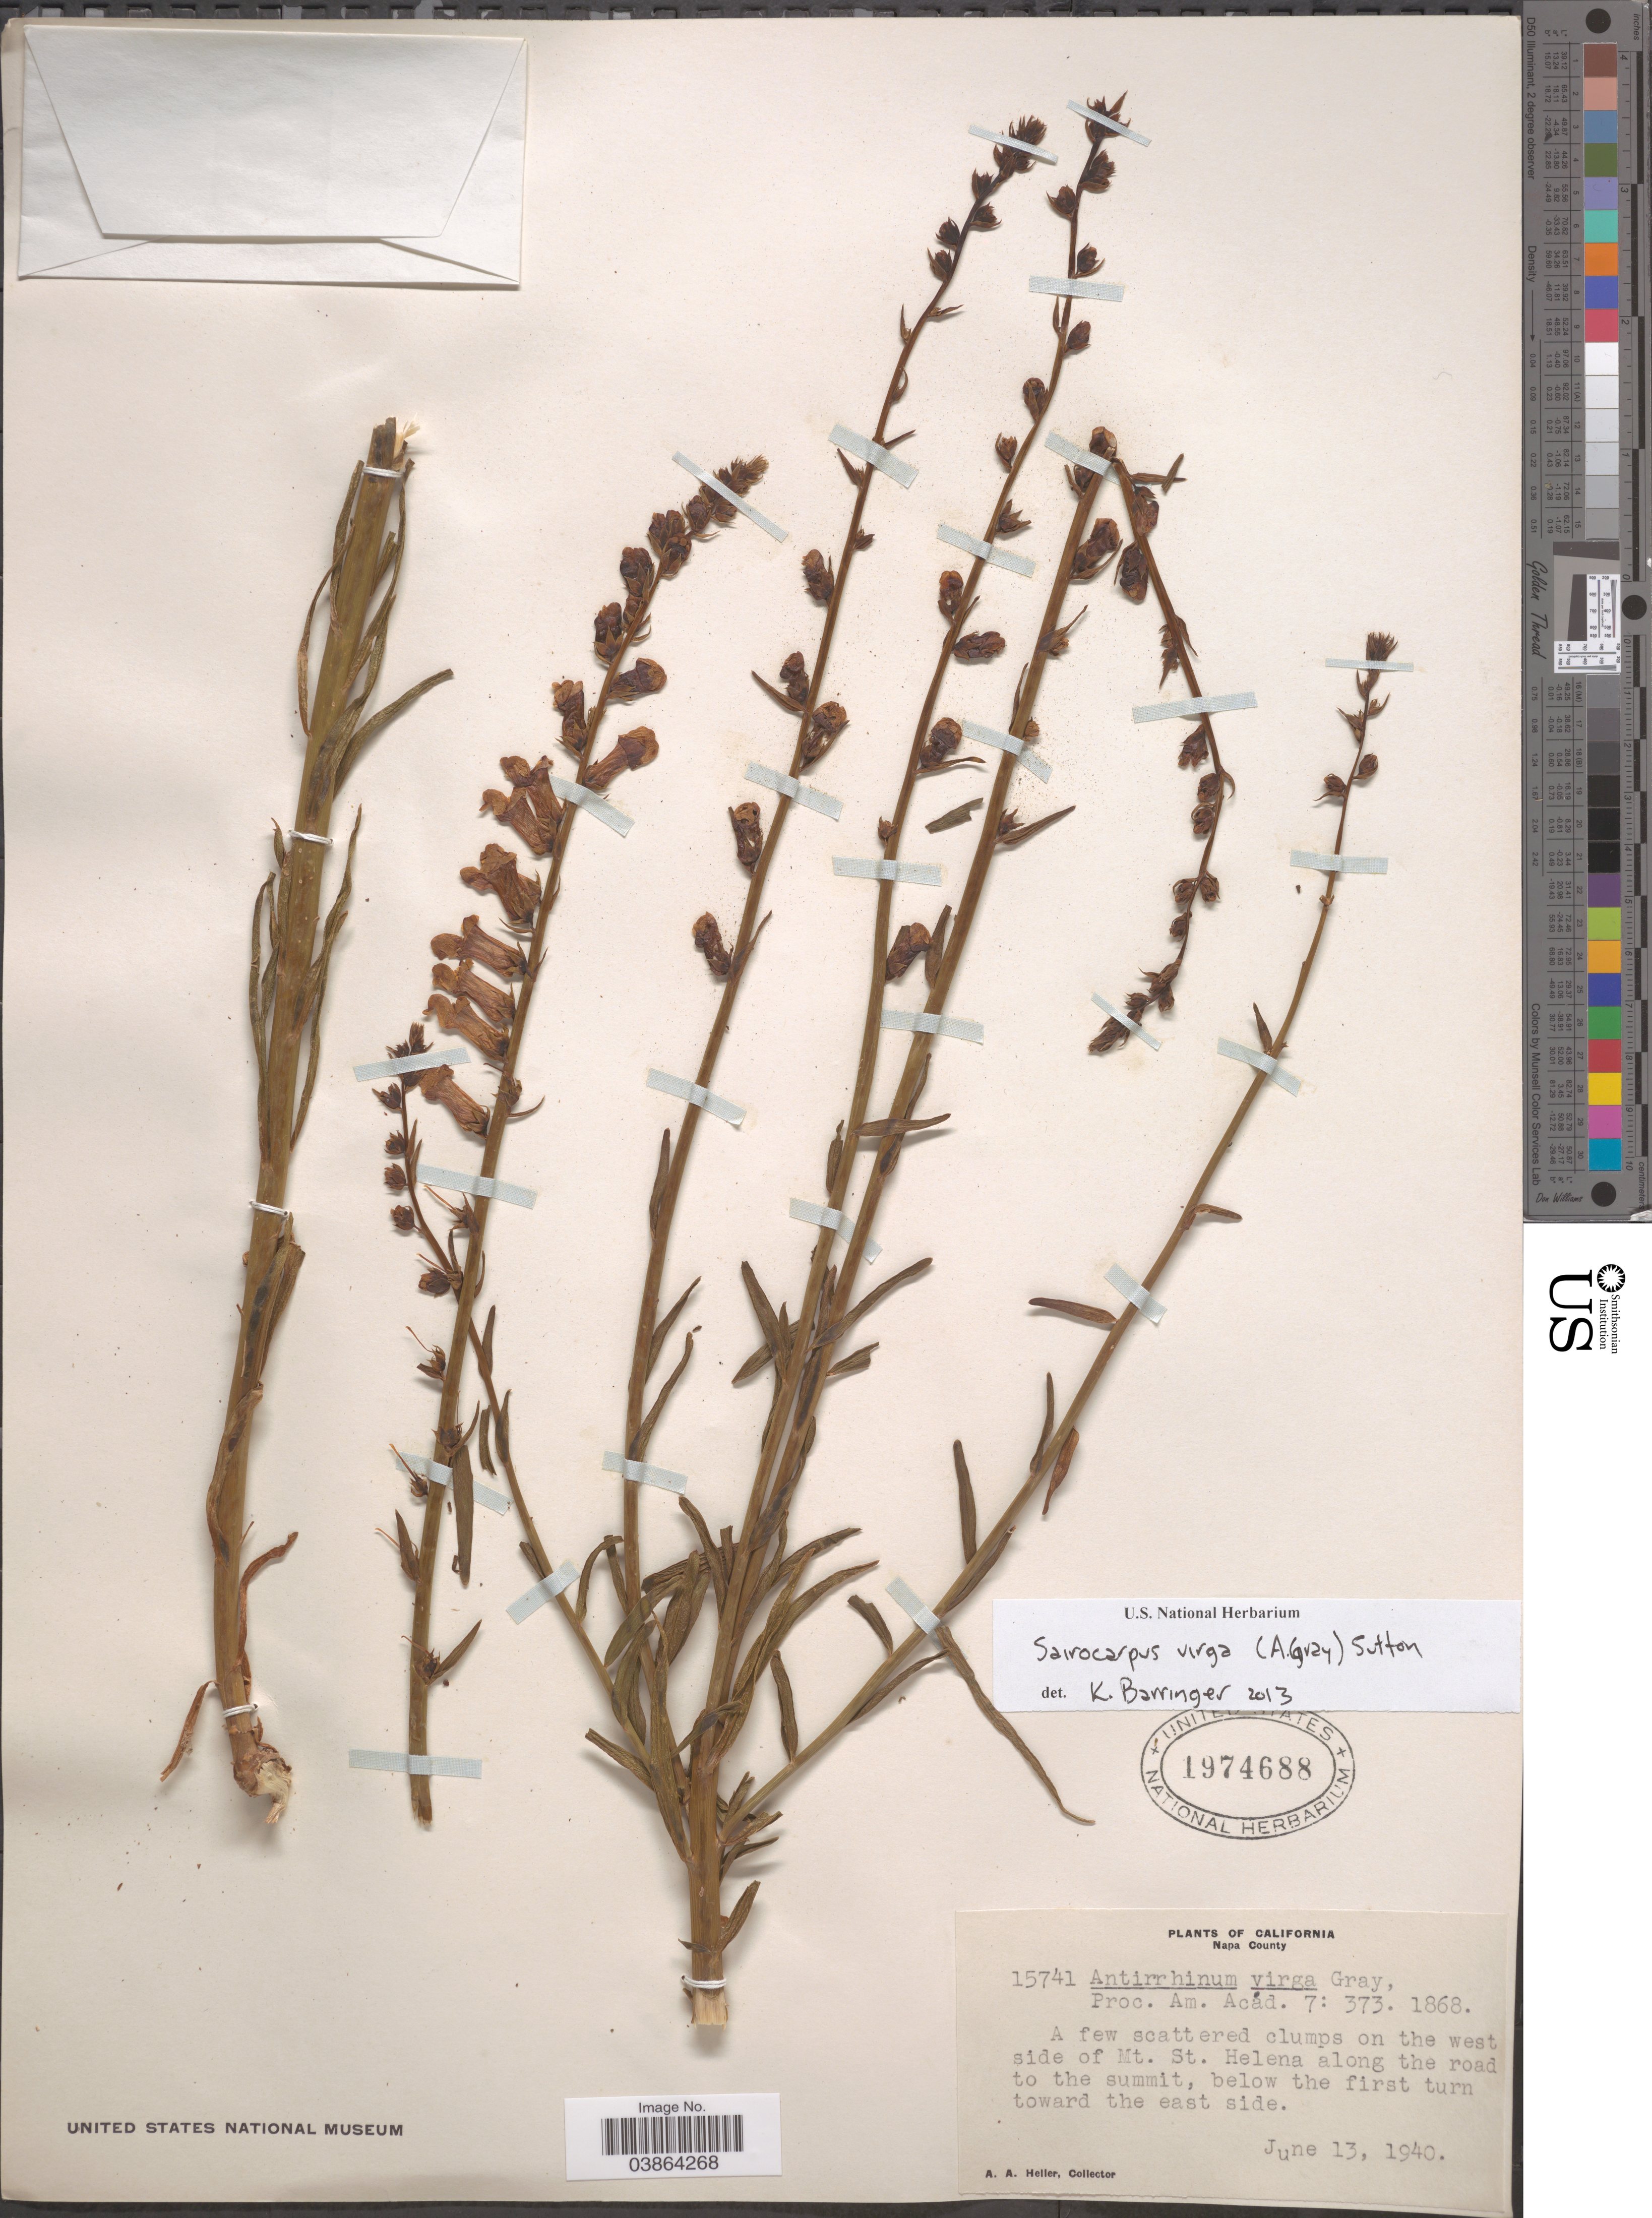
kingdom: Plantae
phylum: Tracheophyta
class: Magnoliopsida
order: Lamiales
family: Plantaginaceae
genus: Sairocarpus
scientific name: Sairocarpus virga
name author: (A. Gray) D.A. Sutton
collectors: A. A. Heller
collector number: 15741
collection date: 1940-06-13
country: United States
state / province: California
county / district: Napa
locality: Napa County. On the west of Mt. St. Helena along the road to the summit, below the first turn toward the east side.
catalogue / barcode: US 1974688